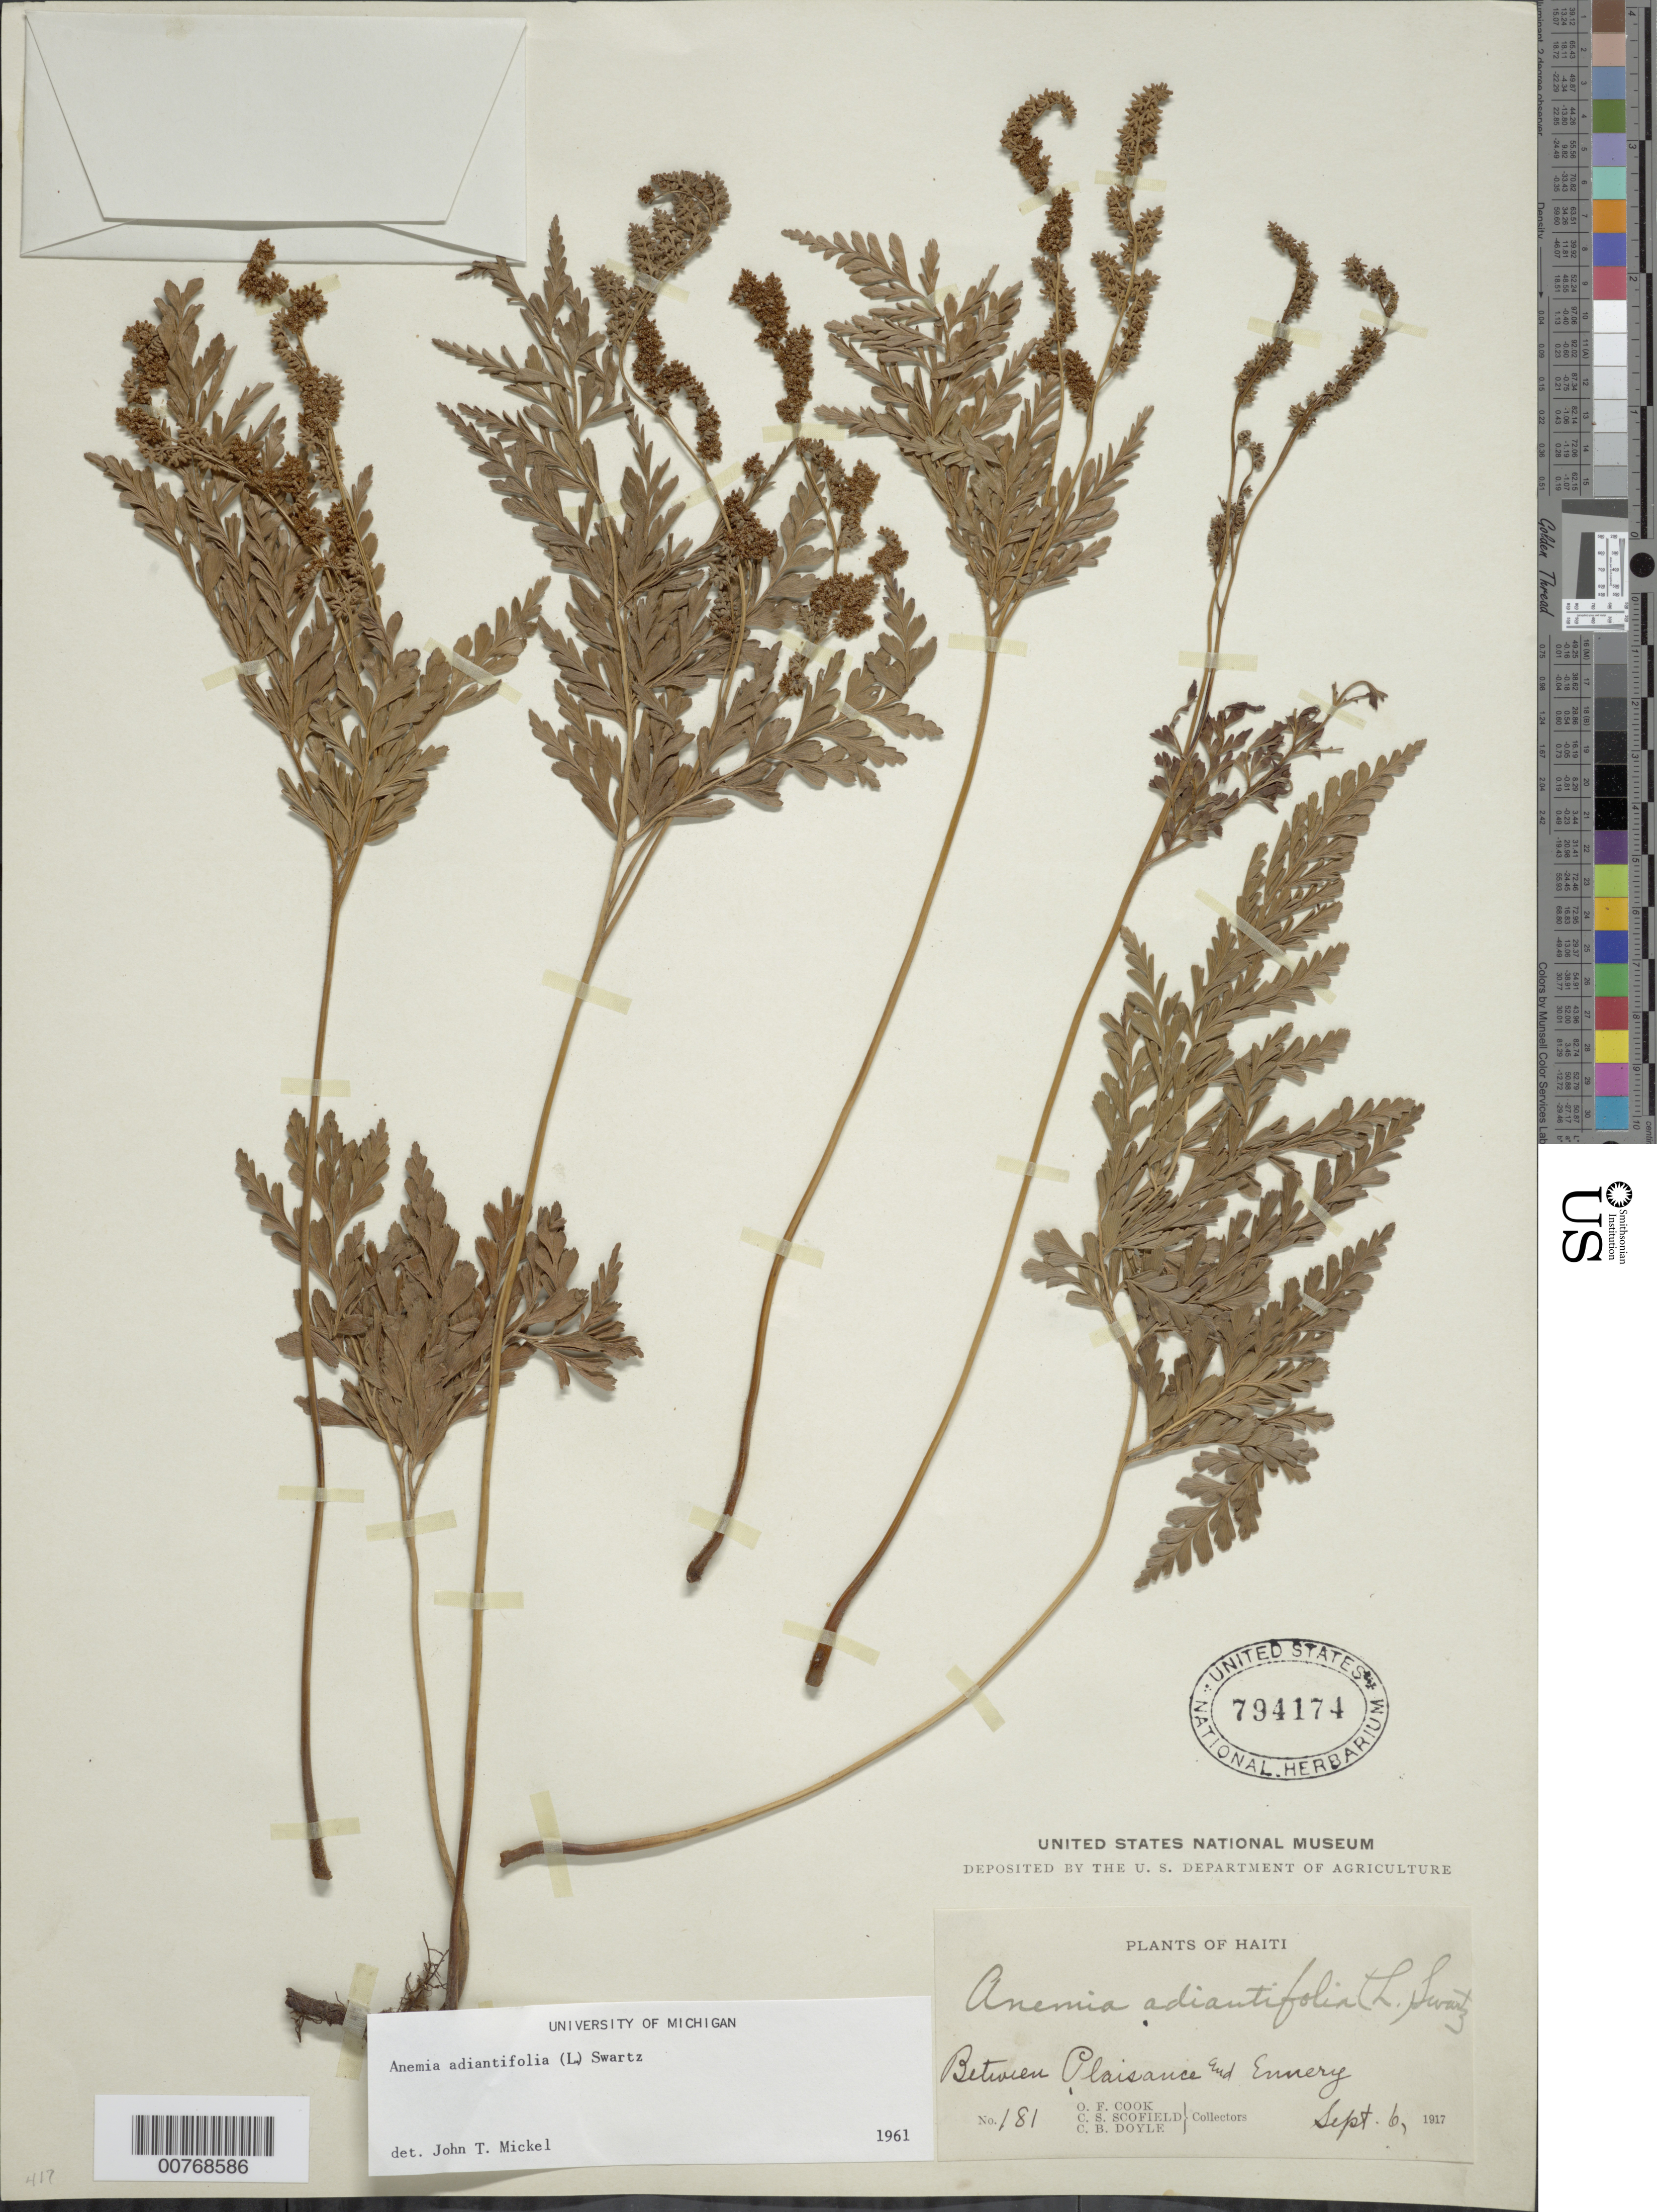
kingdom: Plantae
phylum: Tracheophyta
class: Polypodiopsida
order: Schizaeales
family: Anemiaceae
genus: Anemia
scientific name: Anemia adiantifolia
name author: (L.) Sw.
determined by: Mickel, J. T., (NY), New York Botanical Garden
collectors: O. F. Cook, C. Scofield & C. Doyle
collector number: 181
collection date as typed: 06 Sep 1917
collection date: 1917-09-06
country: Haiti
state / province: Artibonite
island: Hispaniola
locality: Between Plaisance and Ennery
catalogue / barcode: US 794174